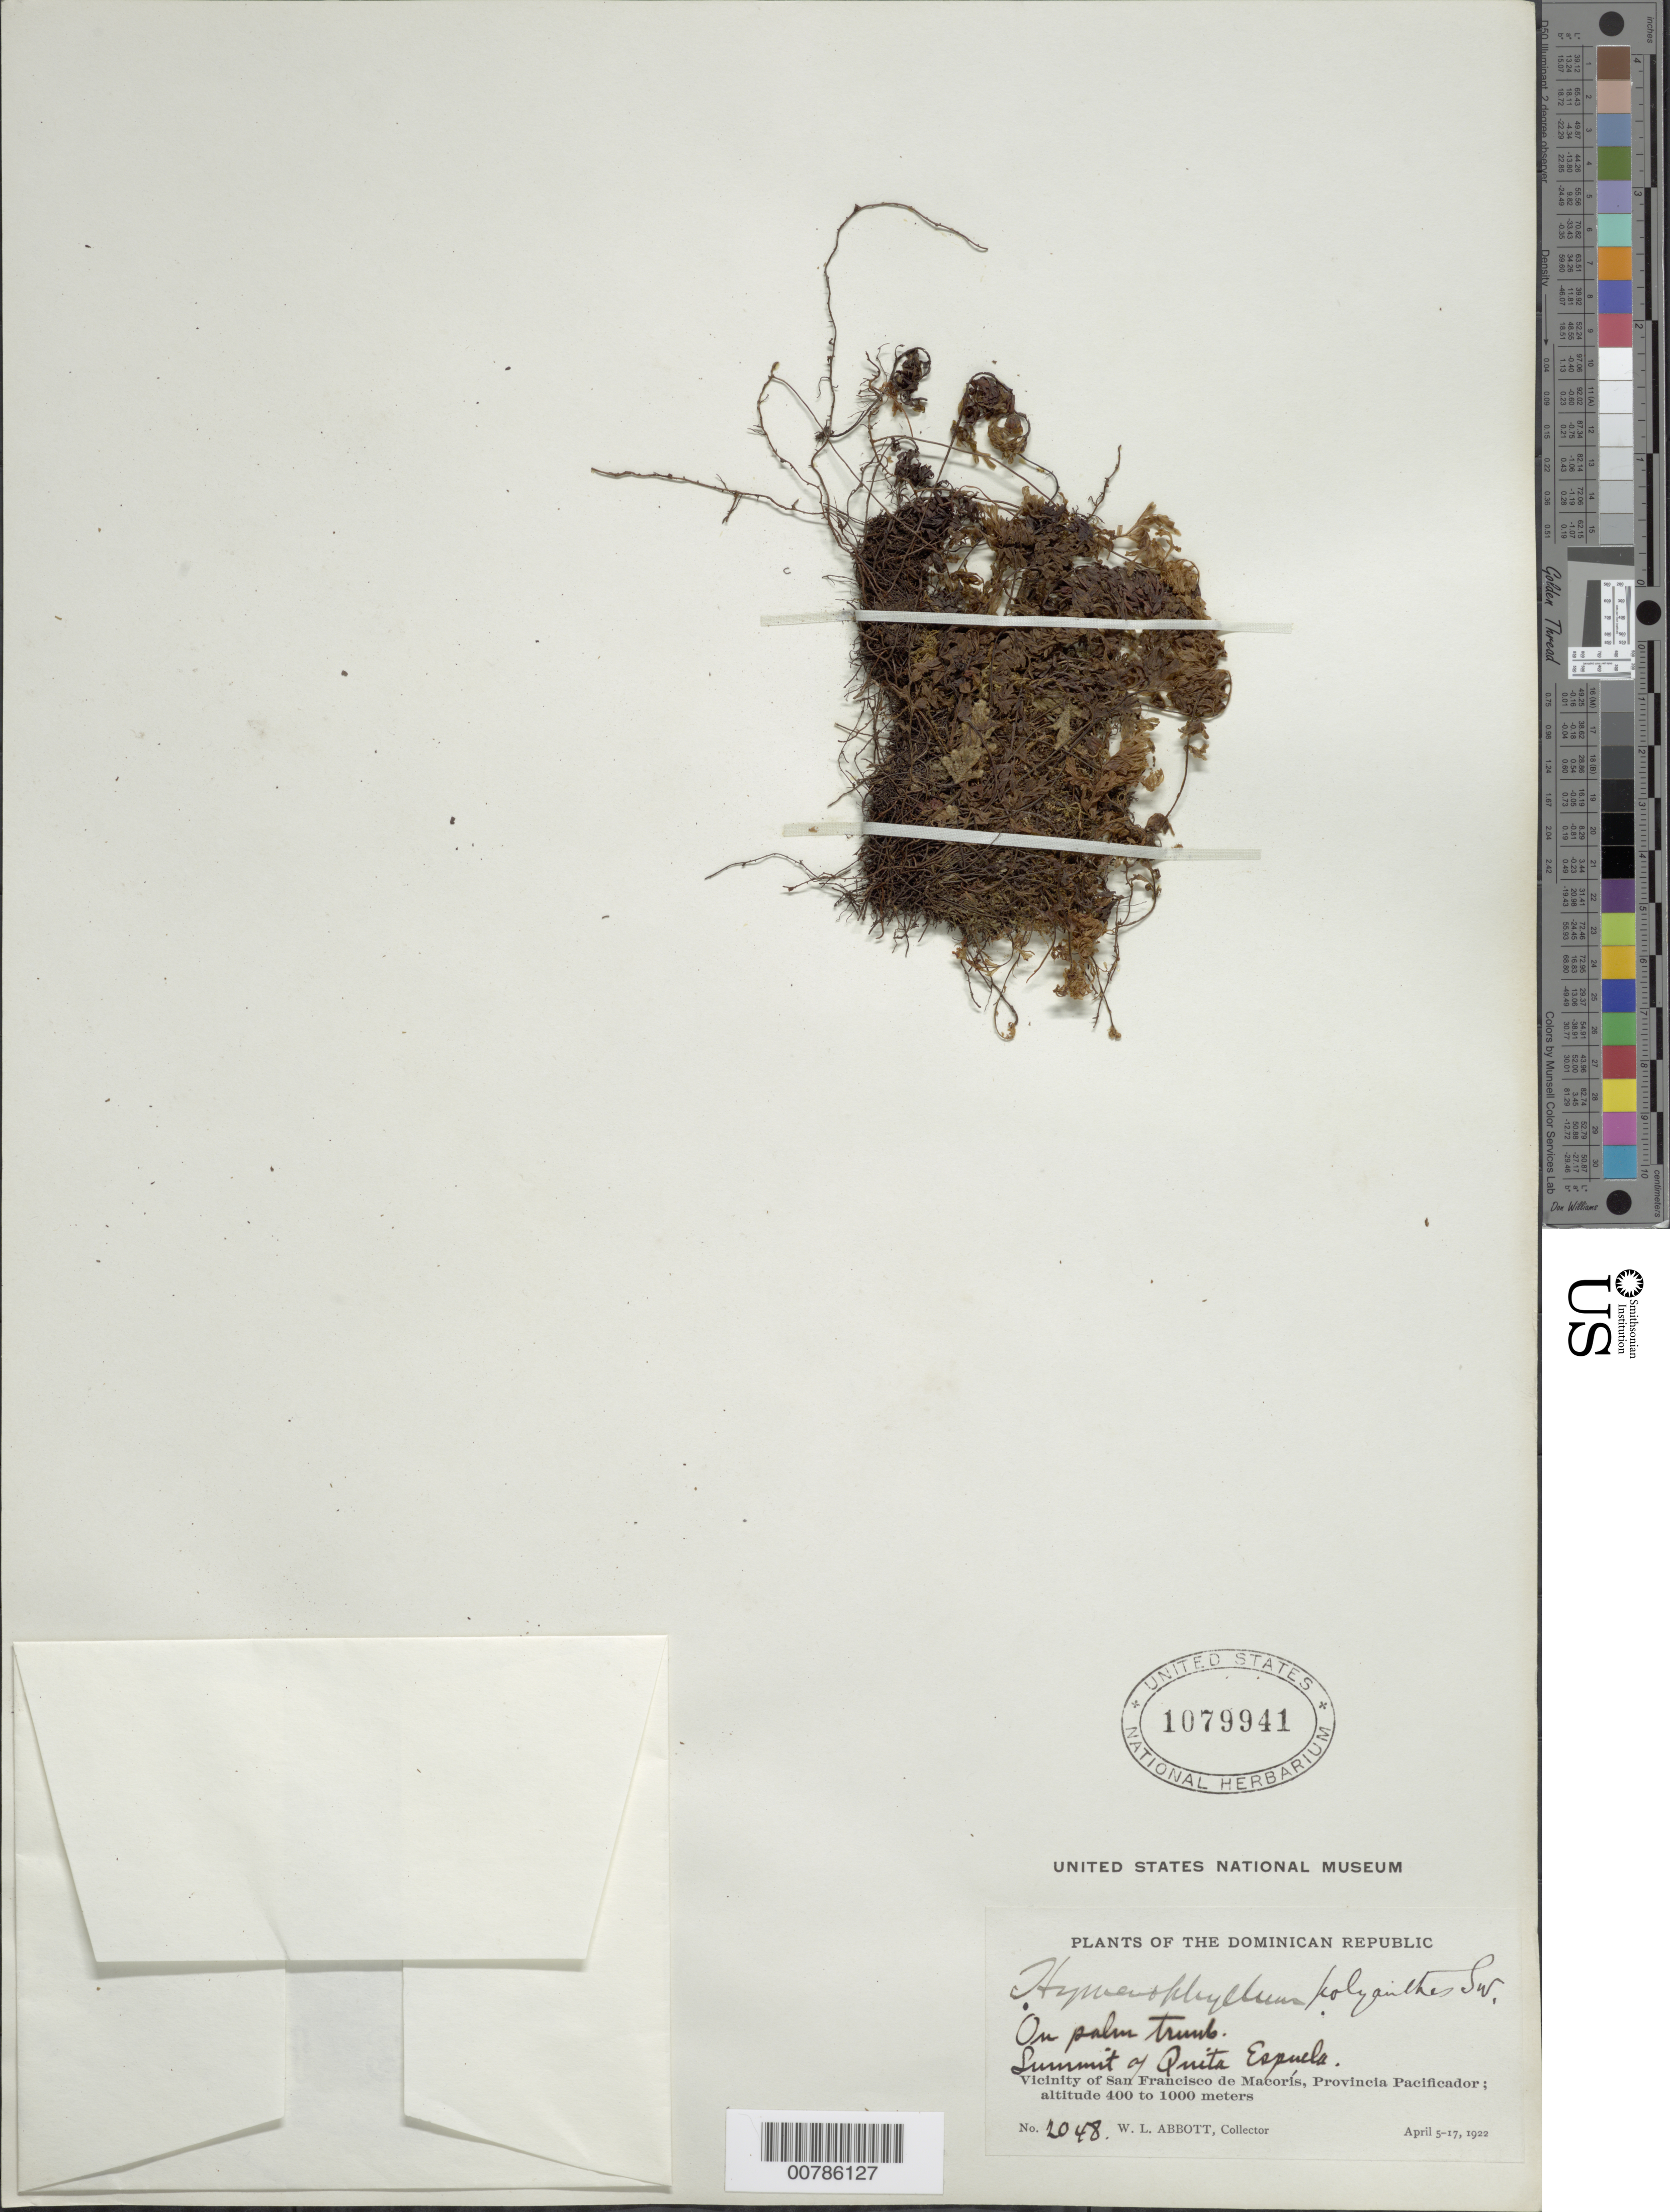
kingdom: Plantae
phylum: Tracheophyta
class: Polypodiopsida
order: Hymenophyllales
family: Hymenophyllaceae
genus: Hymenophyllum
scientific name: Hymenophyllum polyanthos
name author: (Sw.) Sw.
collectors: W. L. Abbott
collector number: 2048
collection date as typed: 05 Apr 1922 to 17 Apr 1922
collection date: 1922-04-05/1922-04-17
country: Dominican Republic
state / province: Duarte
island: Hispaniola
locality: San Francisco de Macorís, vicinity; summit of Quita Espuela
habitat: On palm trunk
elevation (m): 400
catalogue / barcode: US 1079941